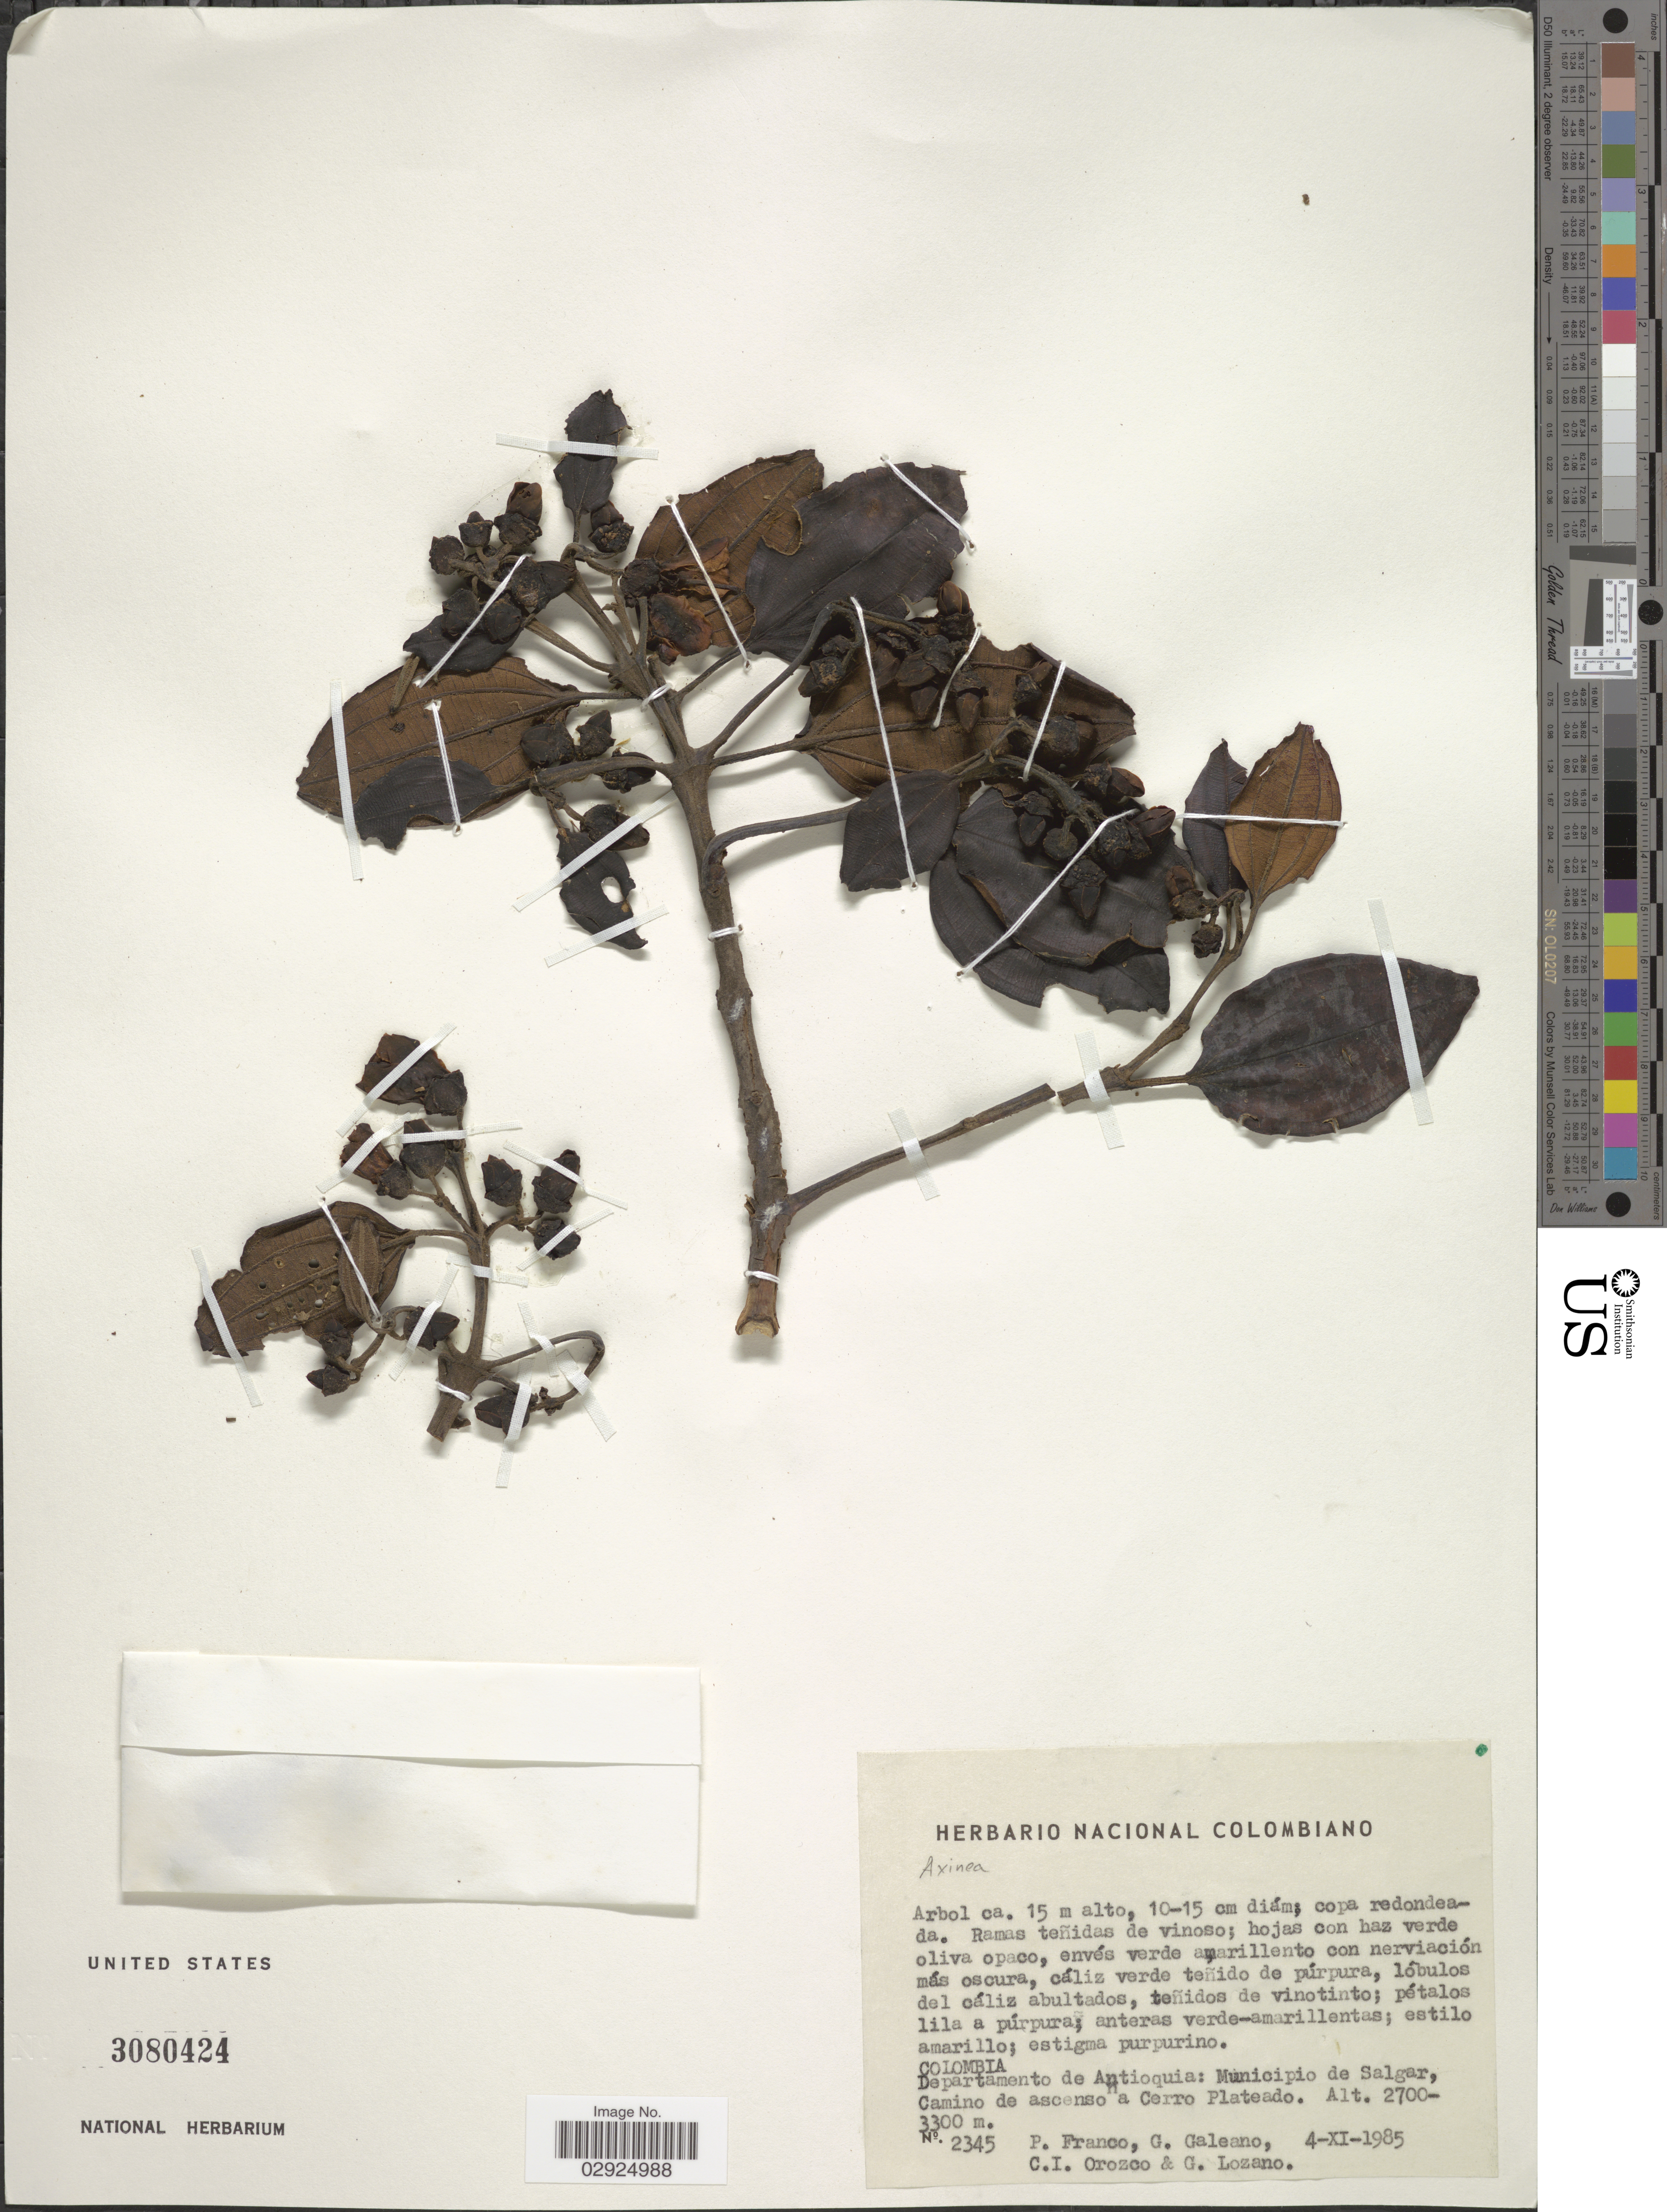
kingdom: Plantae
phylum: Tracheophyta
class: Magnoliopsida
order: Myrtales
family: Melastomataceae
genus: Axinaea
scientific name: Axinaea sp.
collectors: P. Franco, G. Galeano, C. I. Orozco & G. Lozano-Contreras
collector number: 2345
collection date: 1985-11-04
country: Colombia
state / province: Antioquia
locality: Departamento de Antioquia: Municipio de Salgar, Camino de ascenso a Cerro Plateado.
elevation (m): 2700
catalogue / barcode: US 3080424